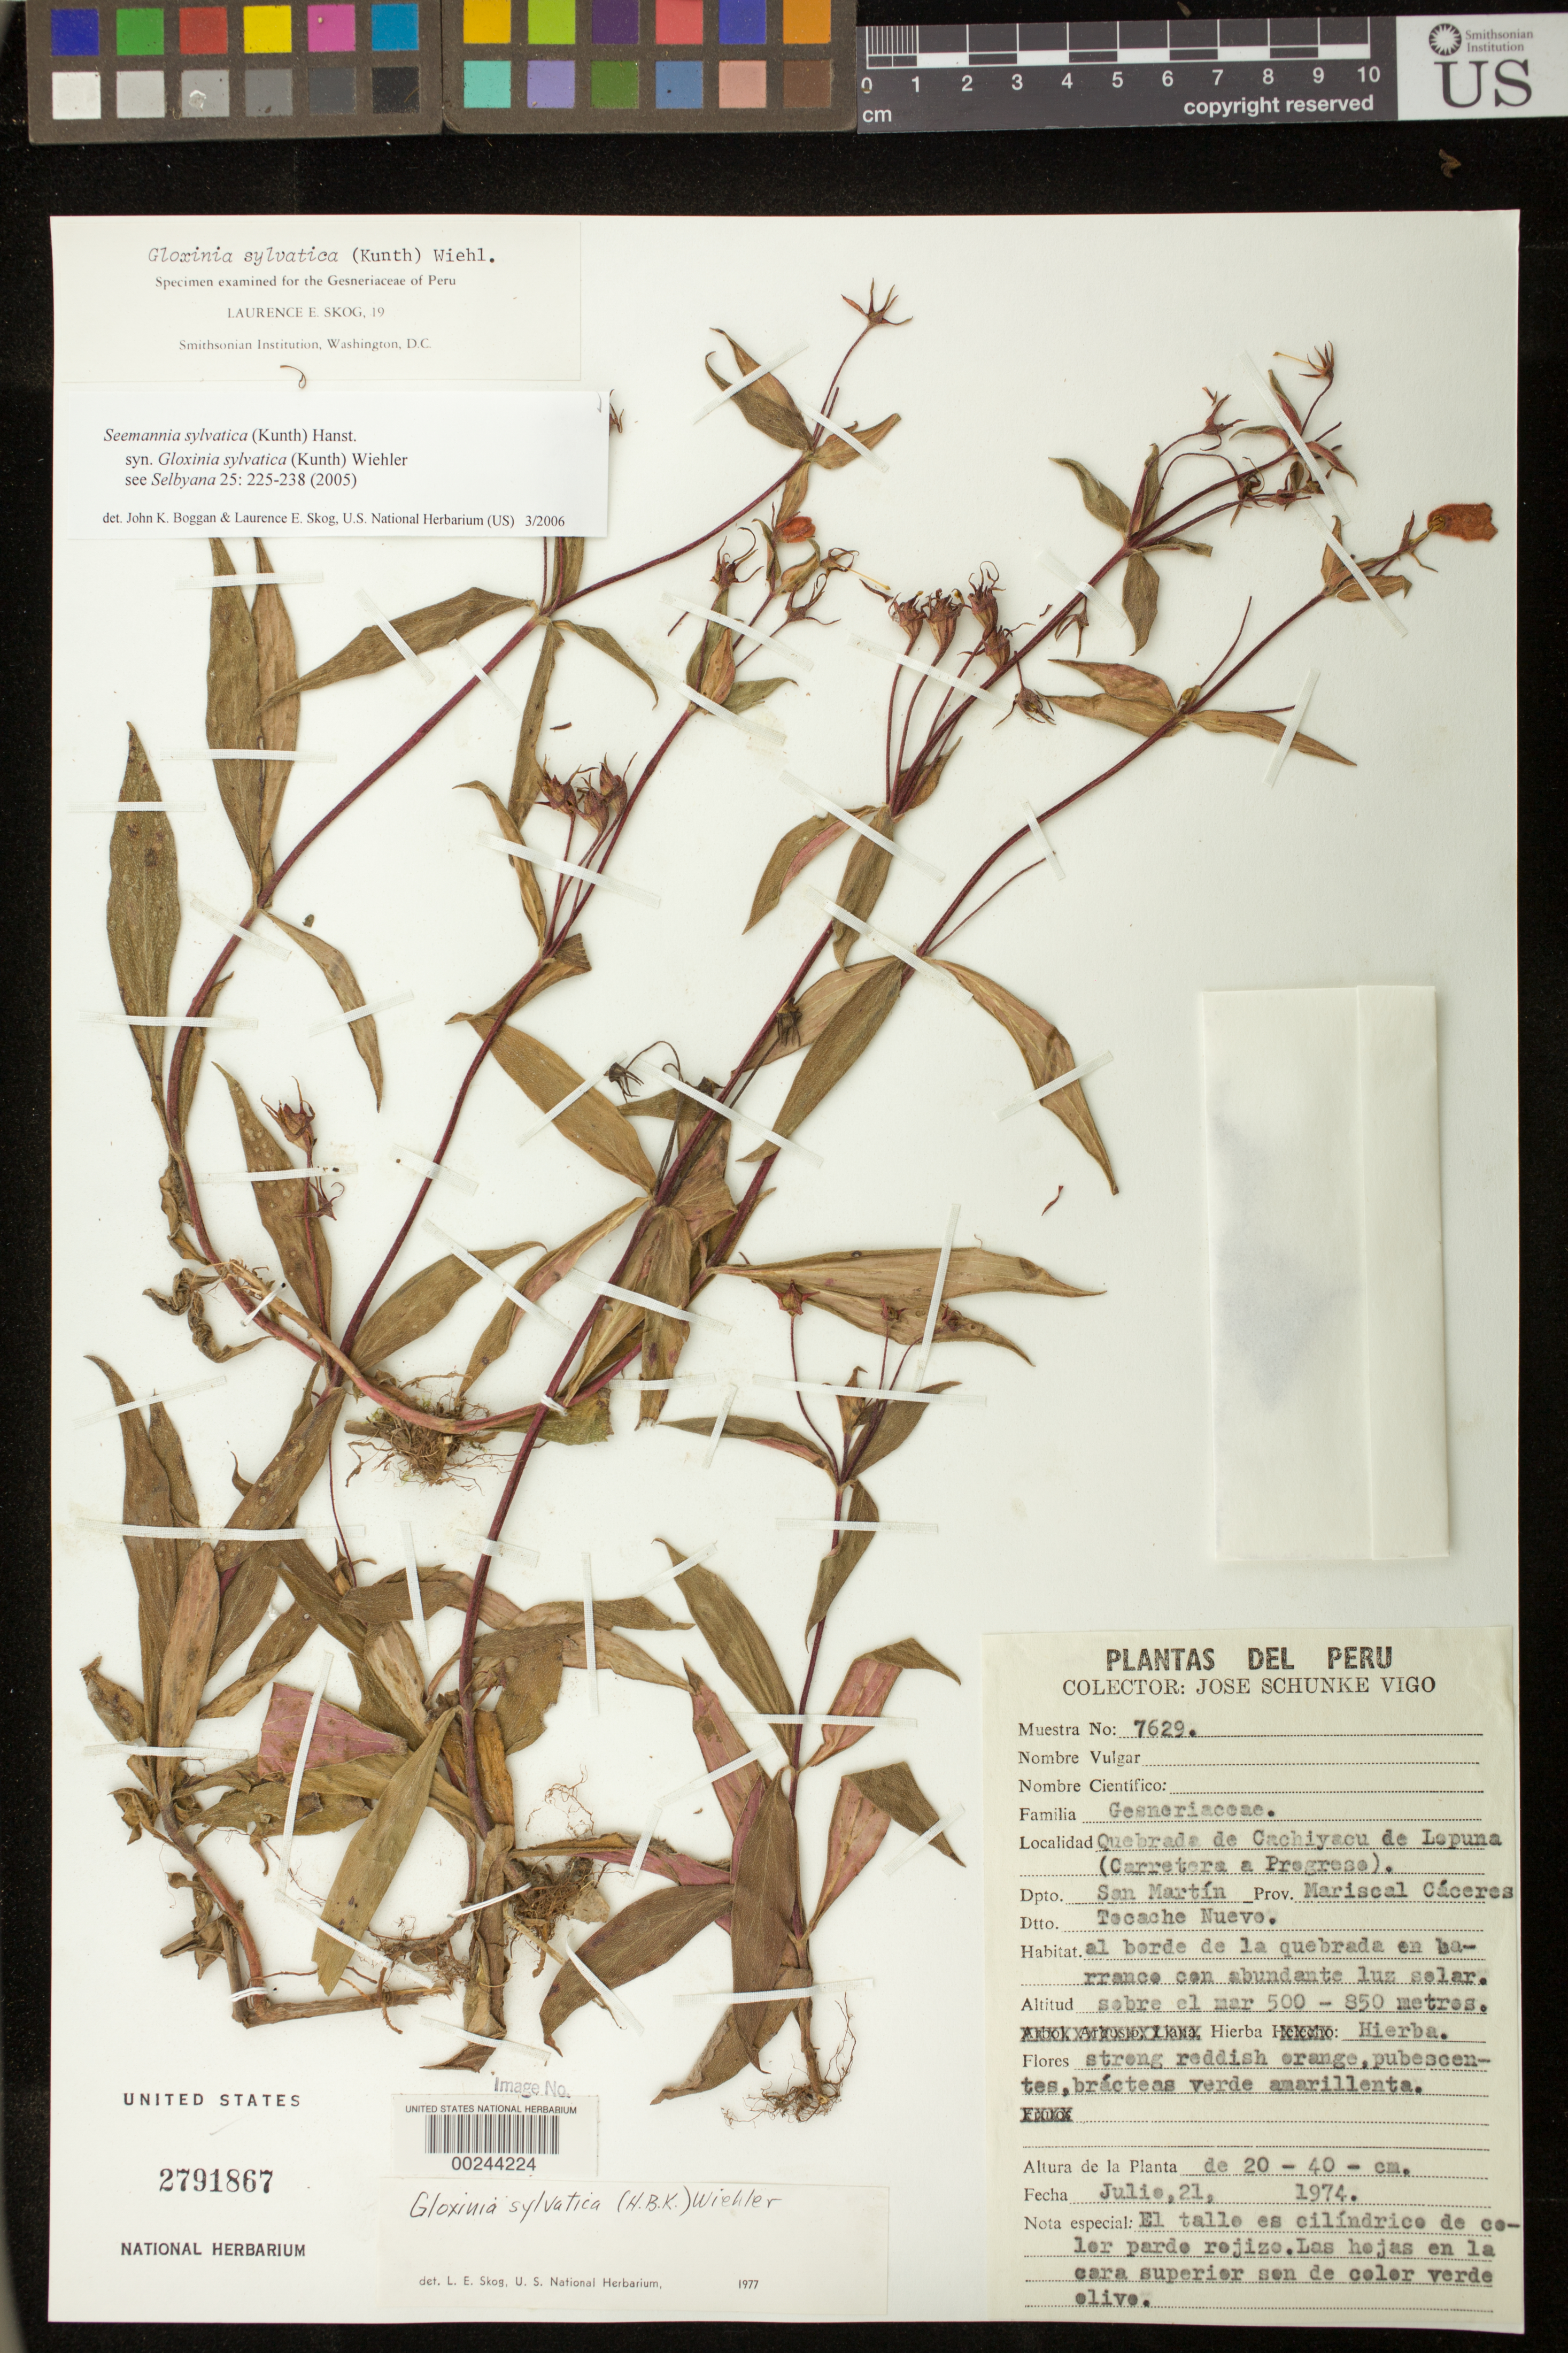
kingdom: Plantae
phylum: Tracheophyta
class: Magnoliopsida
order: Lamiales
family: Gesneriaceae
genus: Seemannia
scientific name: Seemannia sylvatica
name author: (Kunth) Hanst.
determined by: Boggan, J. K.; Skog, L. E.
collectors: J. Schunke Vigo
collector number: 7629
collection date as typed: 21 Jul 1974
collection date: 1974-07-21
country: Peru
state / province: San Martín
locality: Prov. Mariscal Cáceres, Dtto. Tocache Nuevo, Quebrada of Cachiyacu de Lopuna (highway to Pregreso)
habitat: Bordering the quebrada ... with lots of sunlight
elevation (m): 500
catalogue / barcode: US 2791867